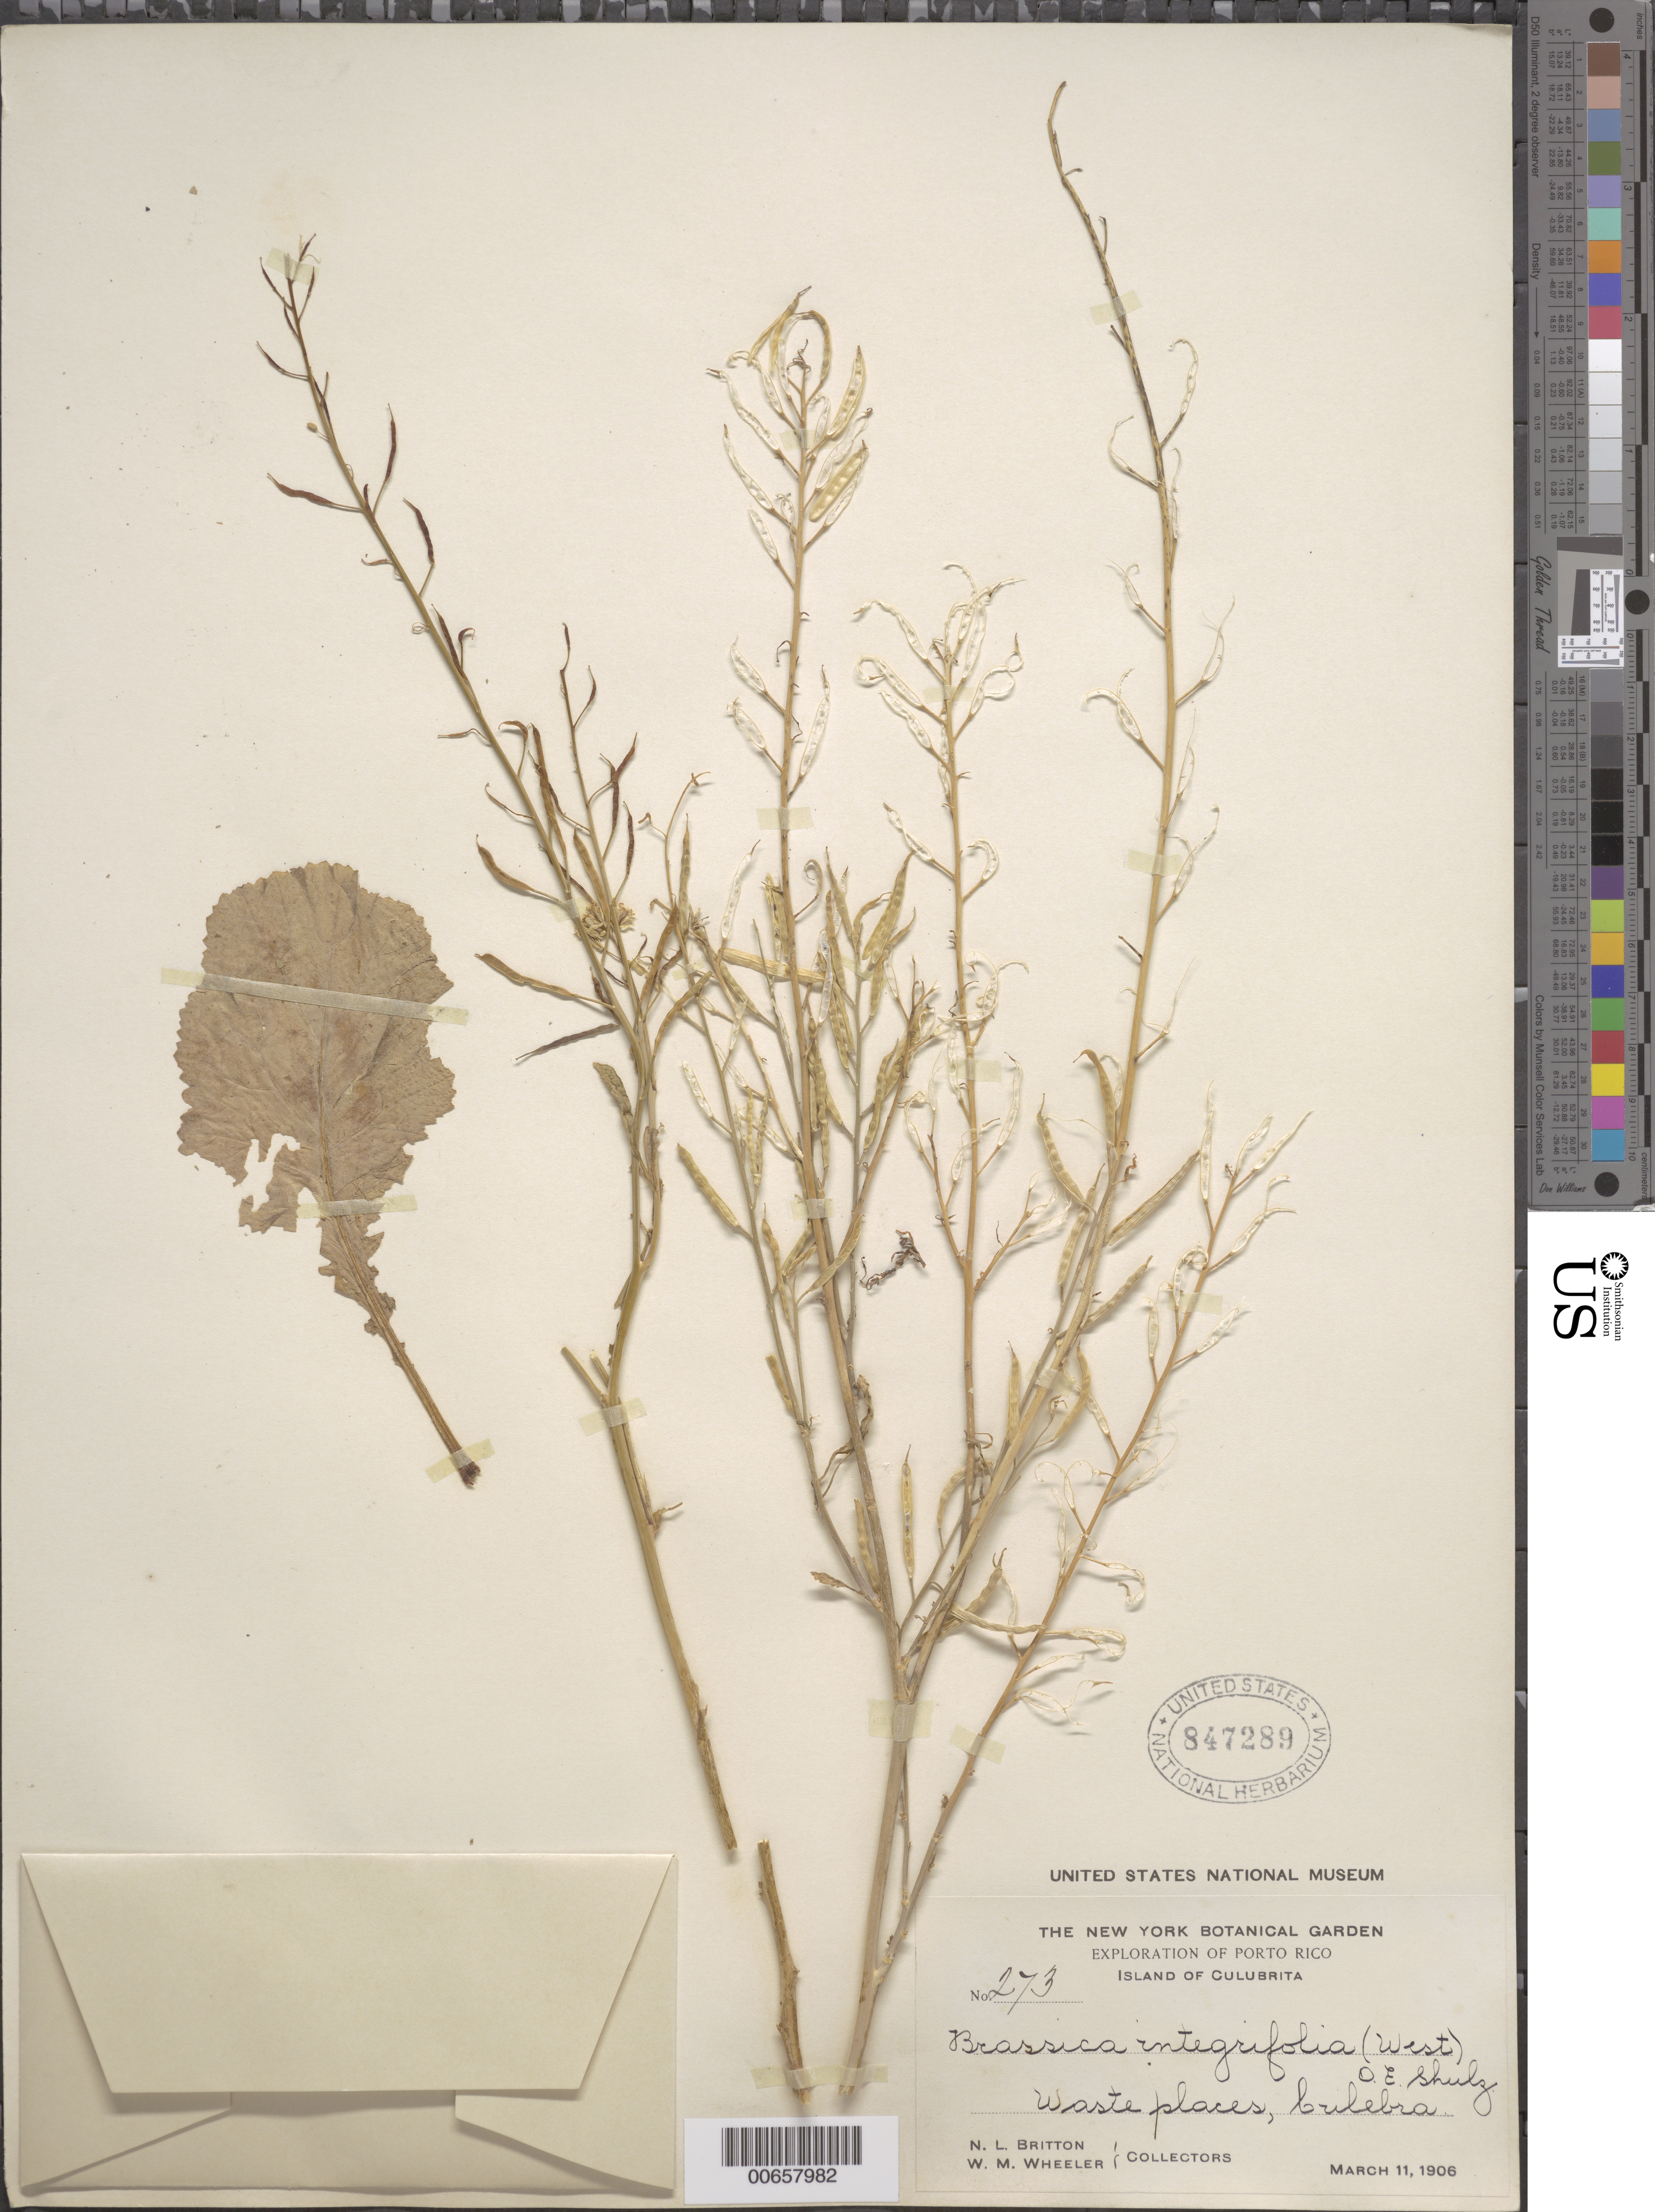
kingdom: Plantae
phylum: Tracheophyta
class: Magnoliopsida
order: Brassicales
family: Brassicaceae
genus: Brassica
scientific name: Brassica integrifolia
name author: (H. West) Rupr.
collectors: N. Britton & W. Wheeler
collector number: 273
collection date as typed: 11 Mar 1906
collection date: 1906-03-11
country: Puerto Rico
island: Culebra Island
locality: Culebra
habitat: Waste places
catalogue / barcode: US 847289